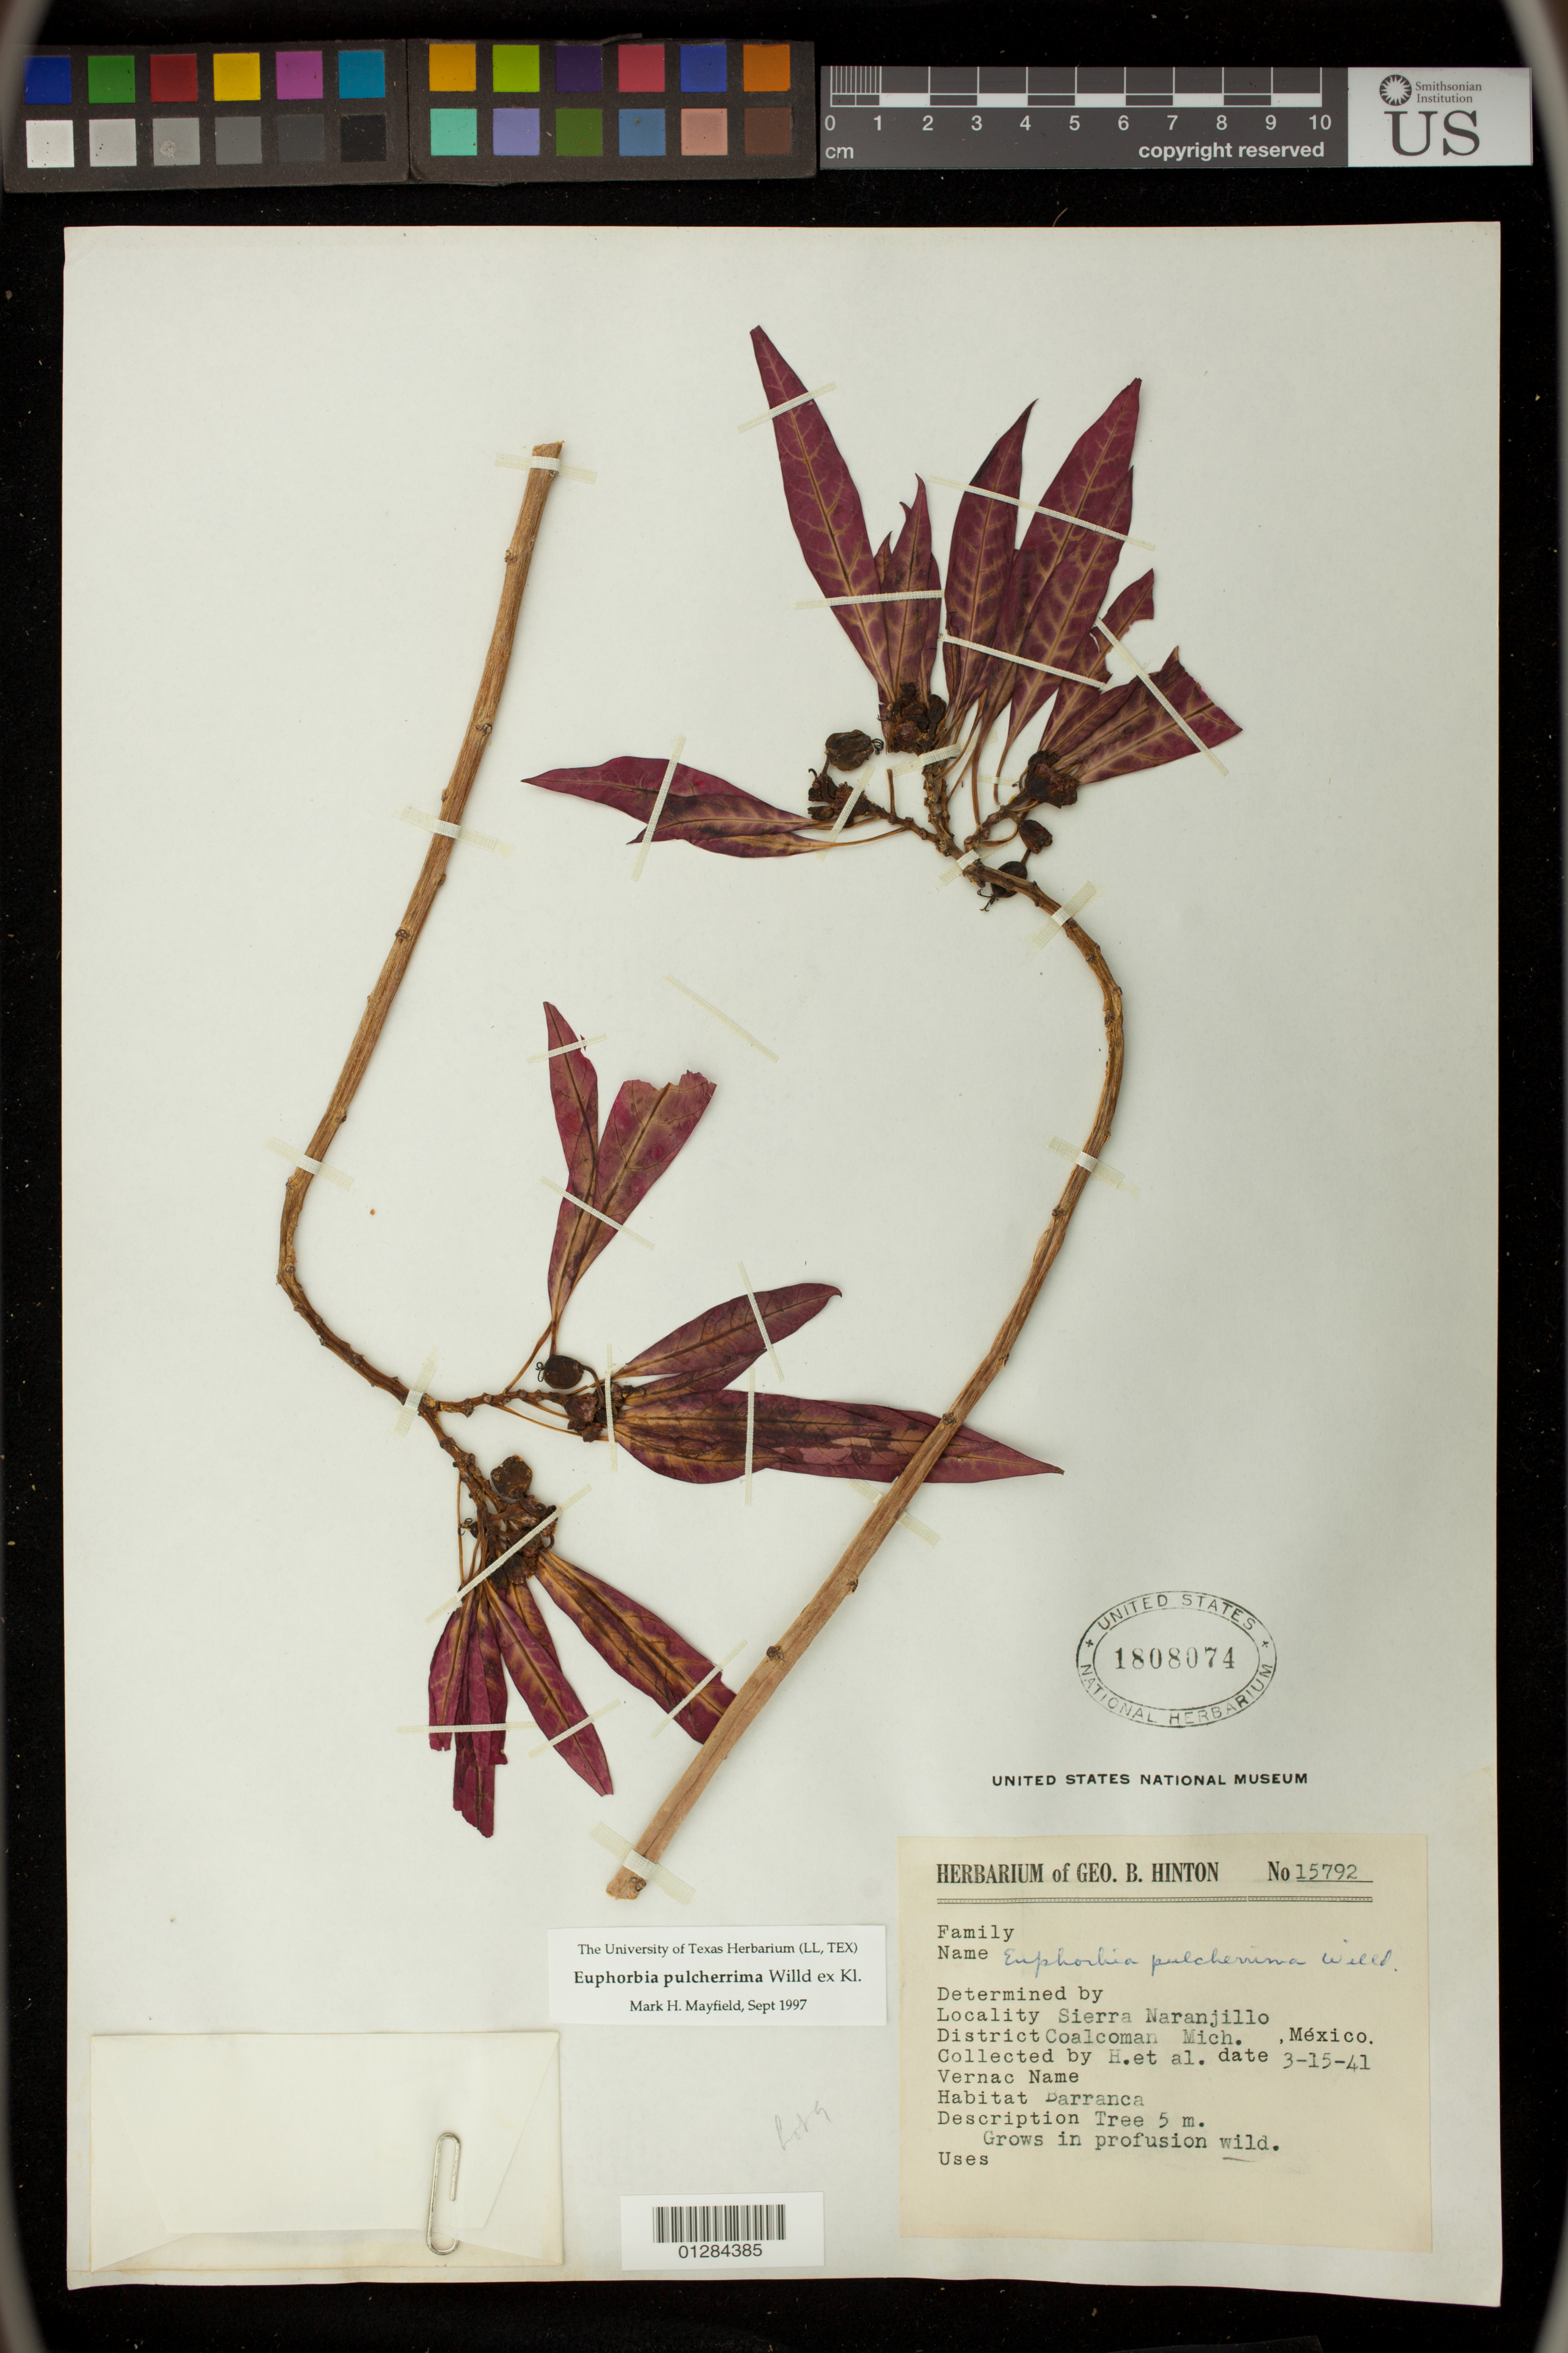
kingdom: Plantae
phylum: Tracheophyta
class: Magnoliopsida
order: Malpighiales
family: Euphorbiaceae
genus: Euphorbia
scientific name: Euphorbia pulcherrima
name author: Willd. ex Klotzsch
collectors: G. B. Hinton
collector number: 15782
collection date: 1941-03-15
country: Mexico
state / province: Michoacán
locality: Sierra Naranjillo, Coalcoman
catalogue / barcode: US 1808074